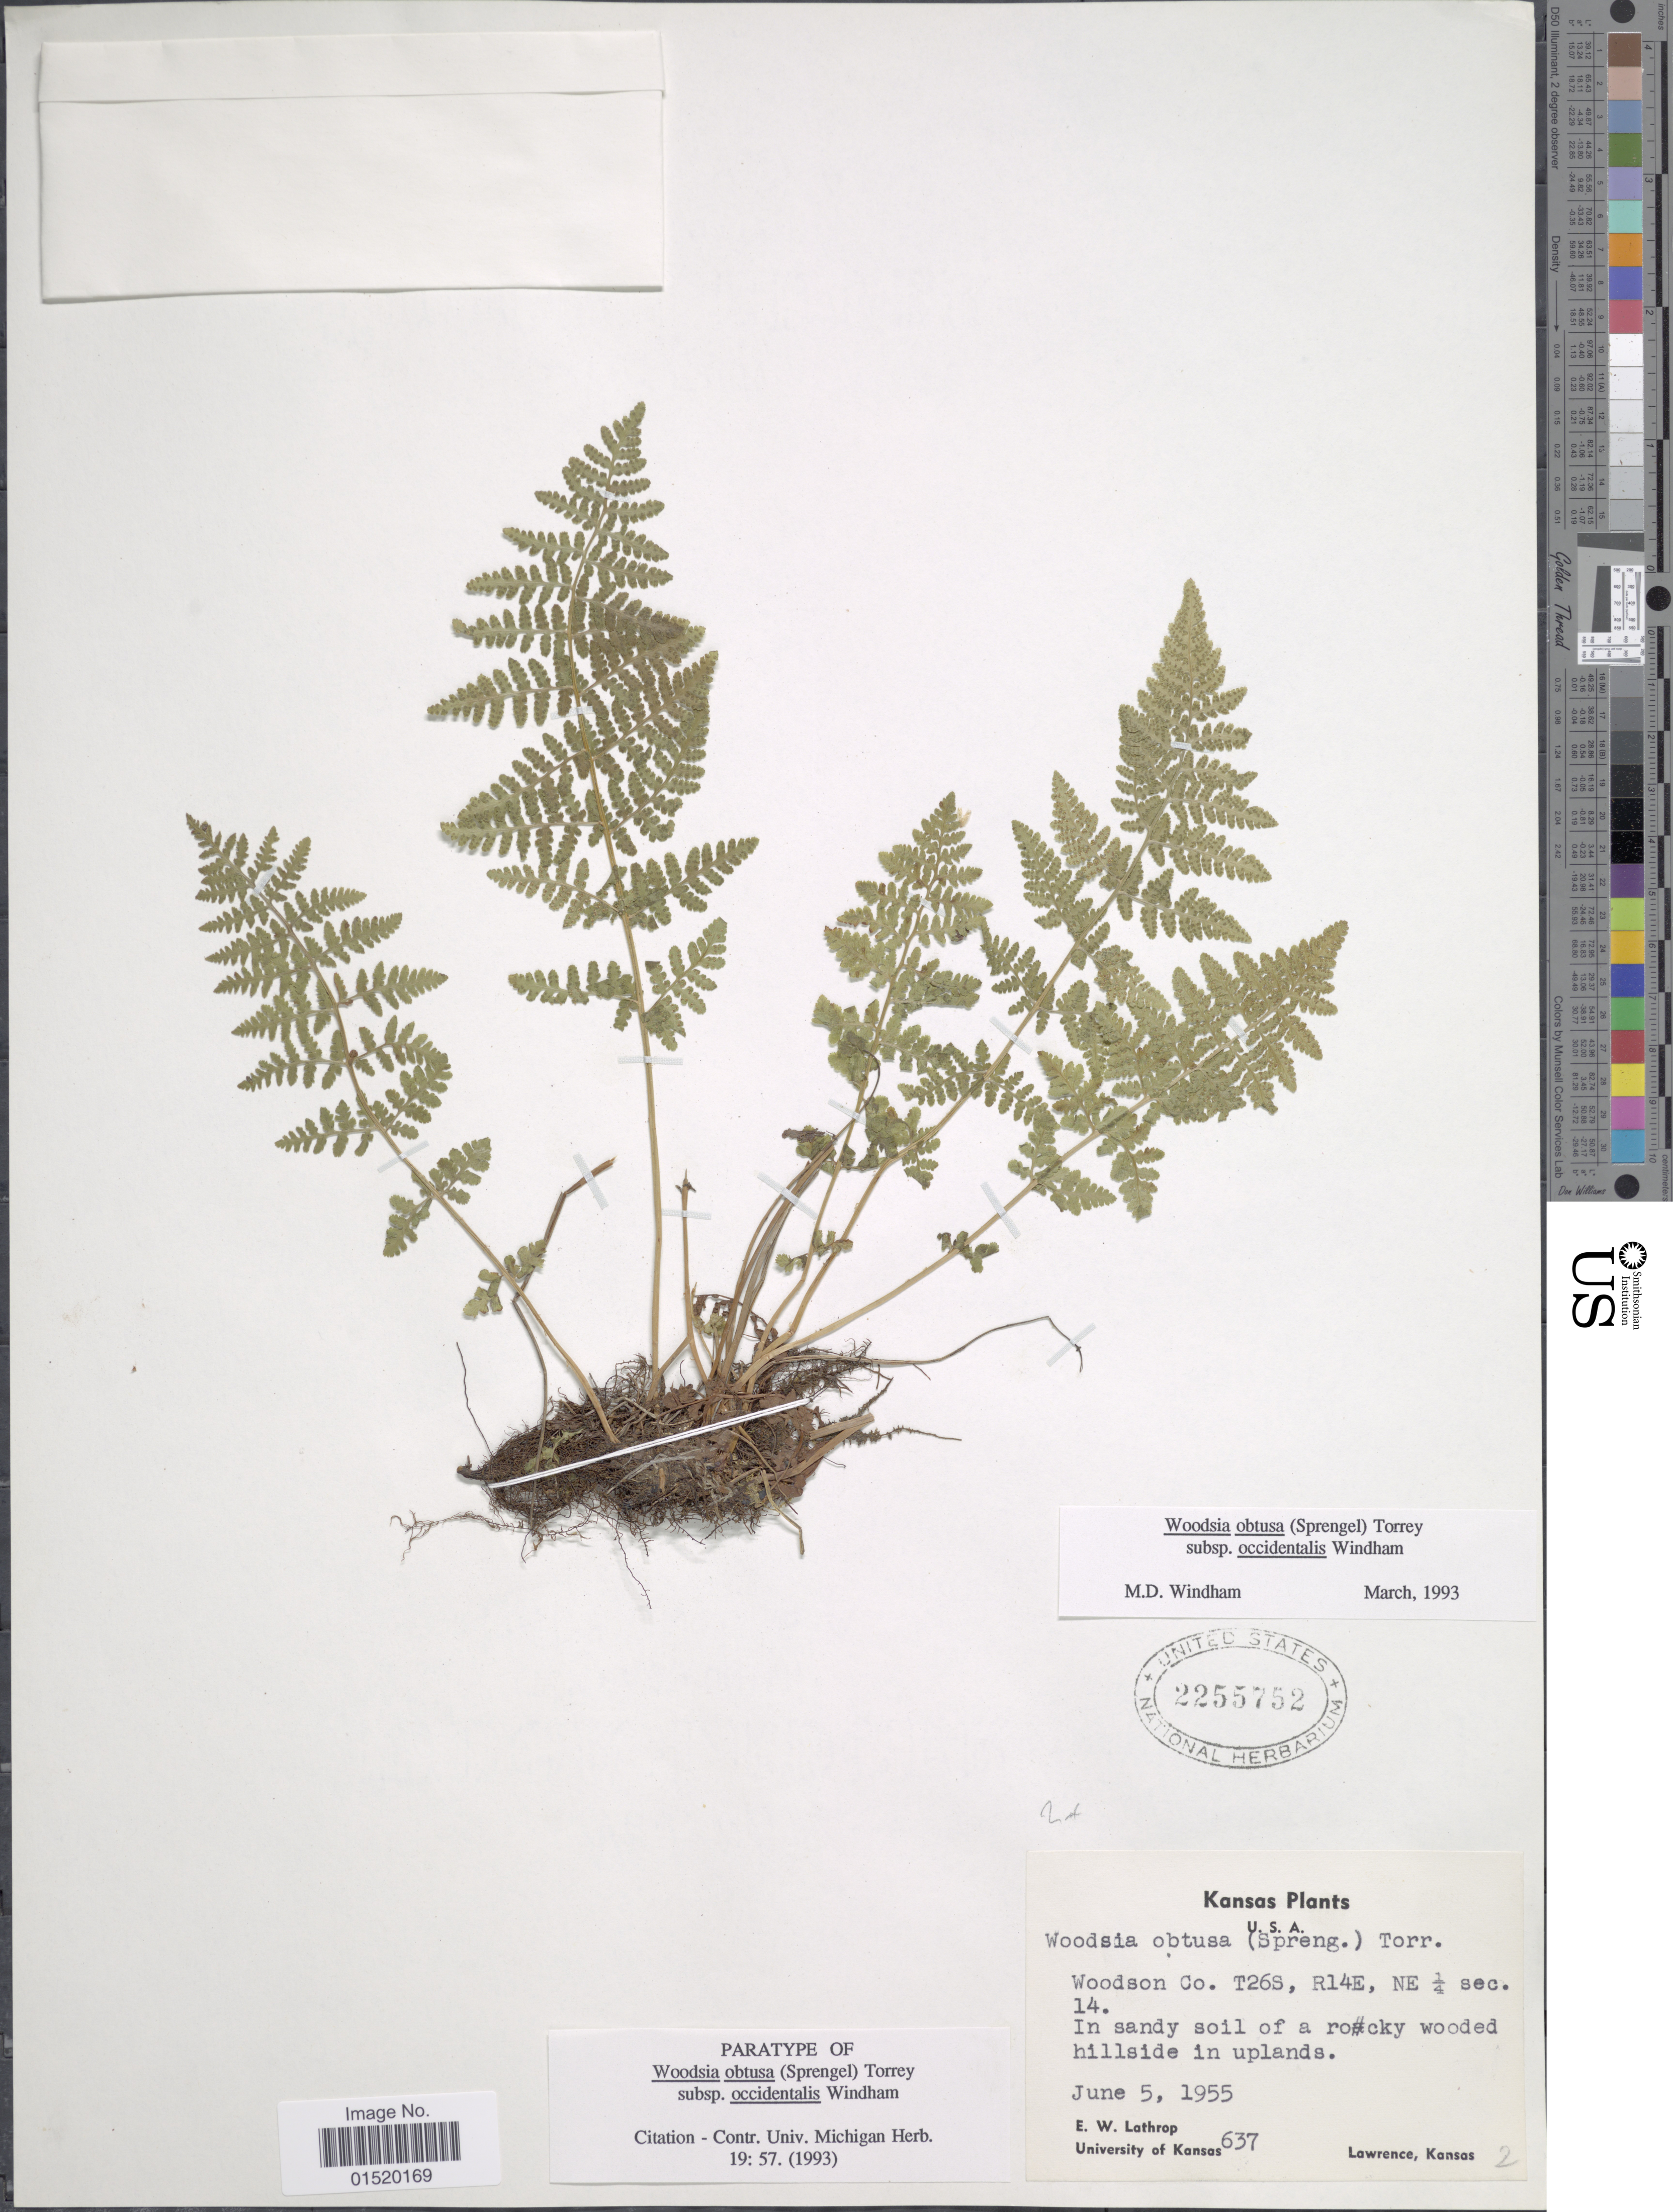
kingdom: Plantae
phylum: Tracheophyta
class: Polypodiopsida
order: Polypodiales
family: Woodsiaceae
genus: Woodsia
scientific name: Woodsia obtusa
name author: (Spreng.) Torr.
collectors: E. W. Lathrop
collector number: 637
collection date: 1955-06-05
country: United States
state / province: Kansas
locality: Woodson Co. T26S, R14E, NE ¼ sec. 14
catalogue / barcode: US 2255752